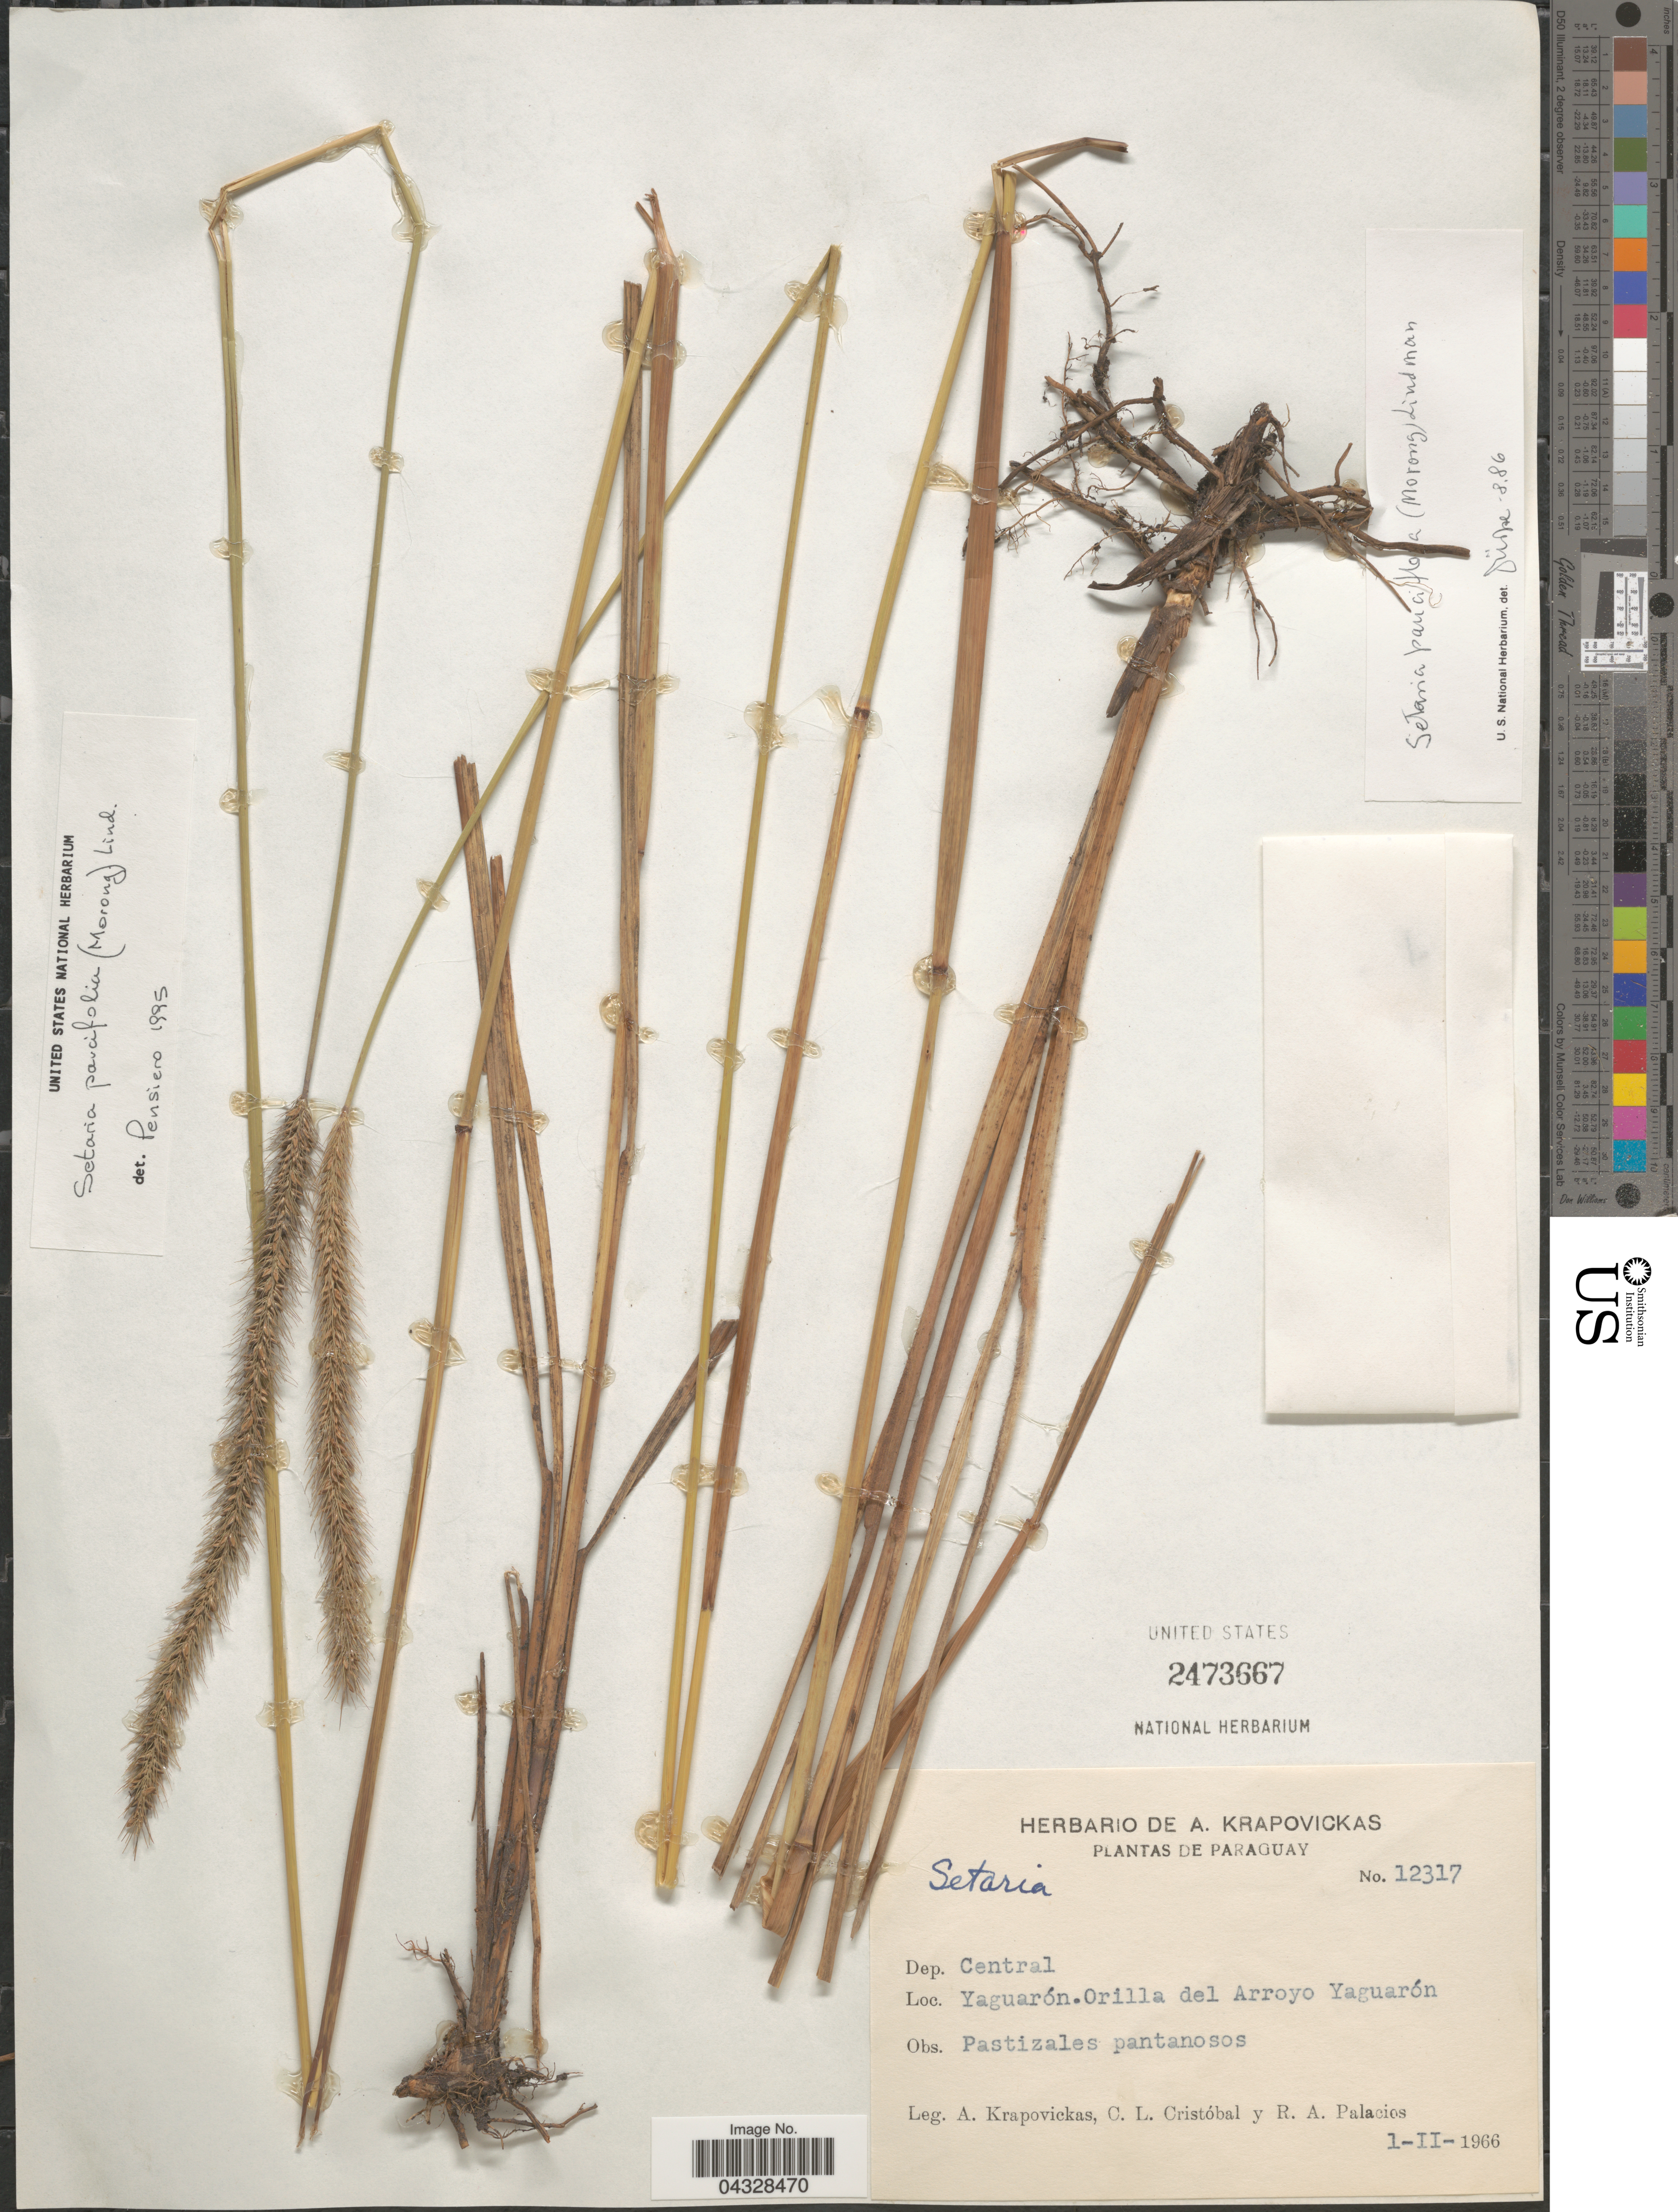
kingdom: Plantae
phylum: Tracheophyta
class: Liliopsida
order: Poales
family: Poaceae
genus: Setaria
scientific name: Setaria parviflora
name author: (Poir.) Kerguélen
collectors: A. Krapovickas, C. L. Cristóbal & R. Palacios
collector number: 12317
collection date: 1966-02-01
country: Paraguay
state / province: Central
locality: Dep. Central. Yaguarón-Orilla del Arroyo Yaguarón.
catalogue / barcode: US 2473667